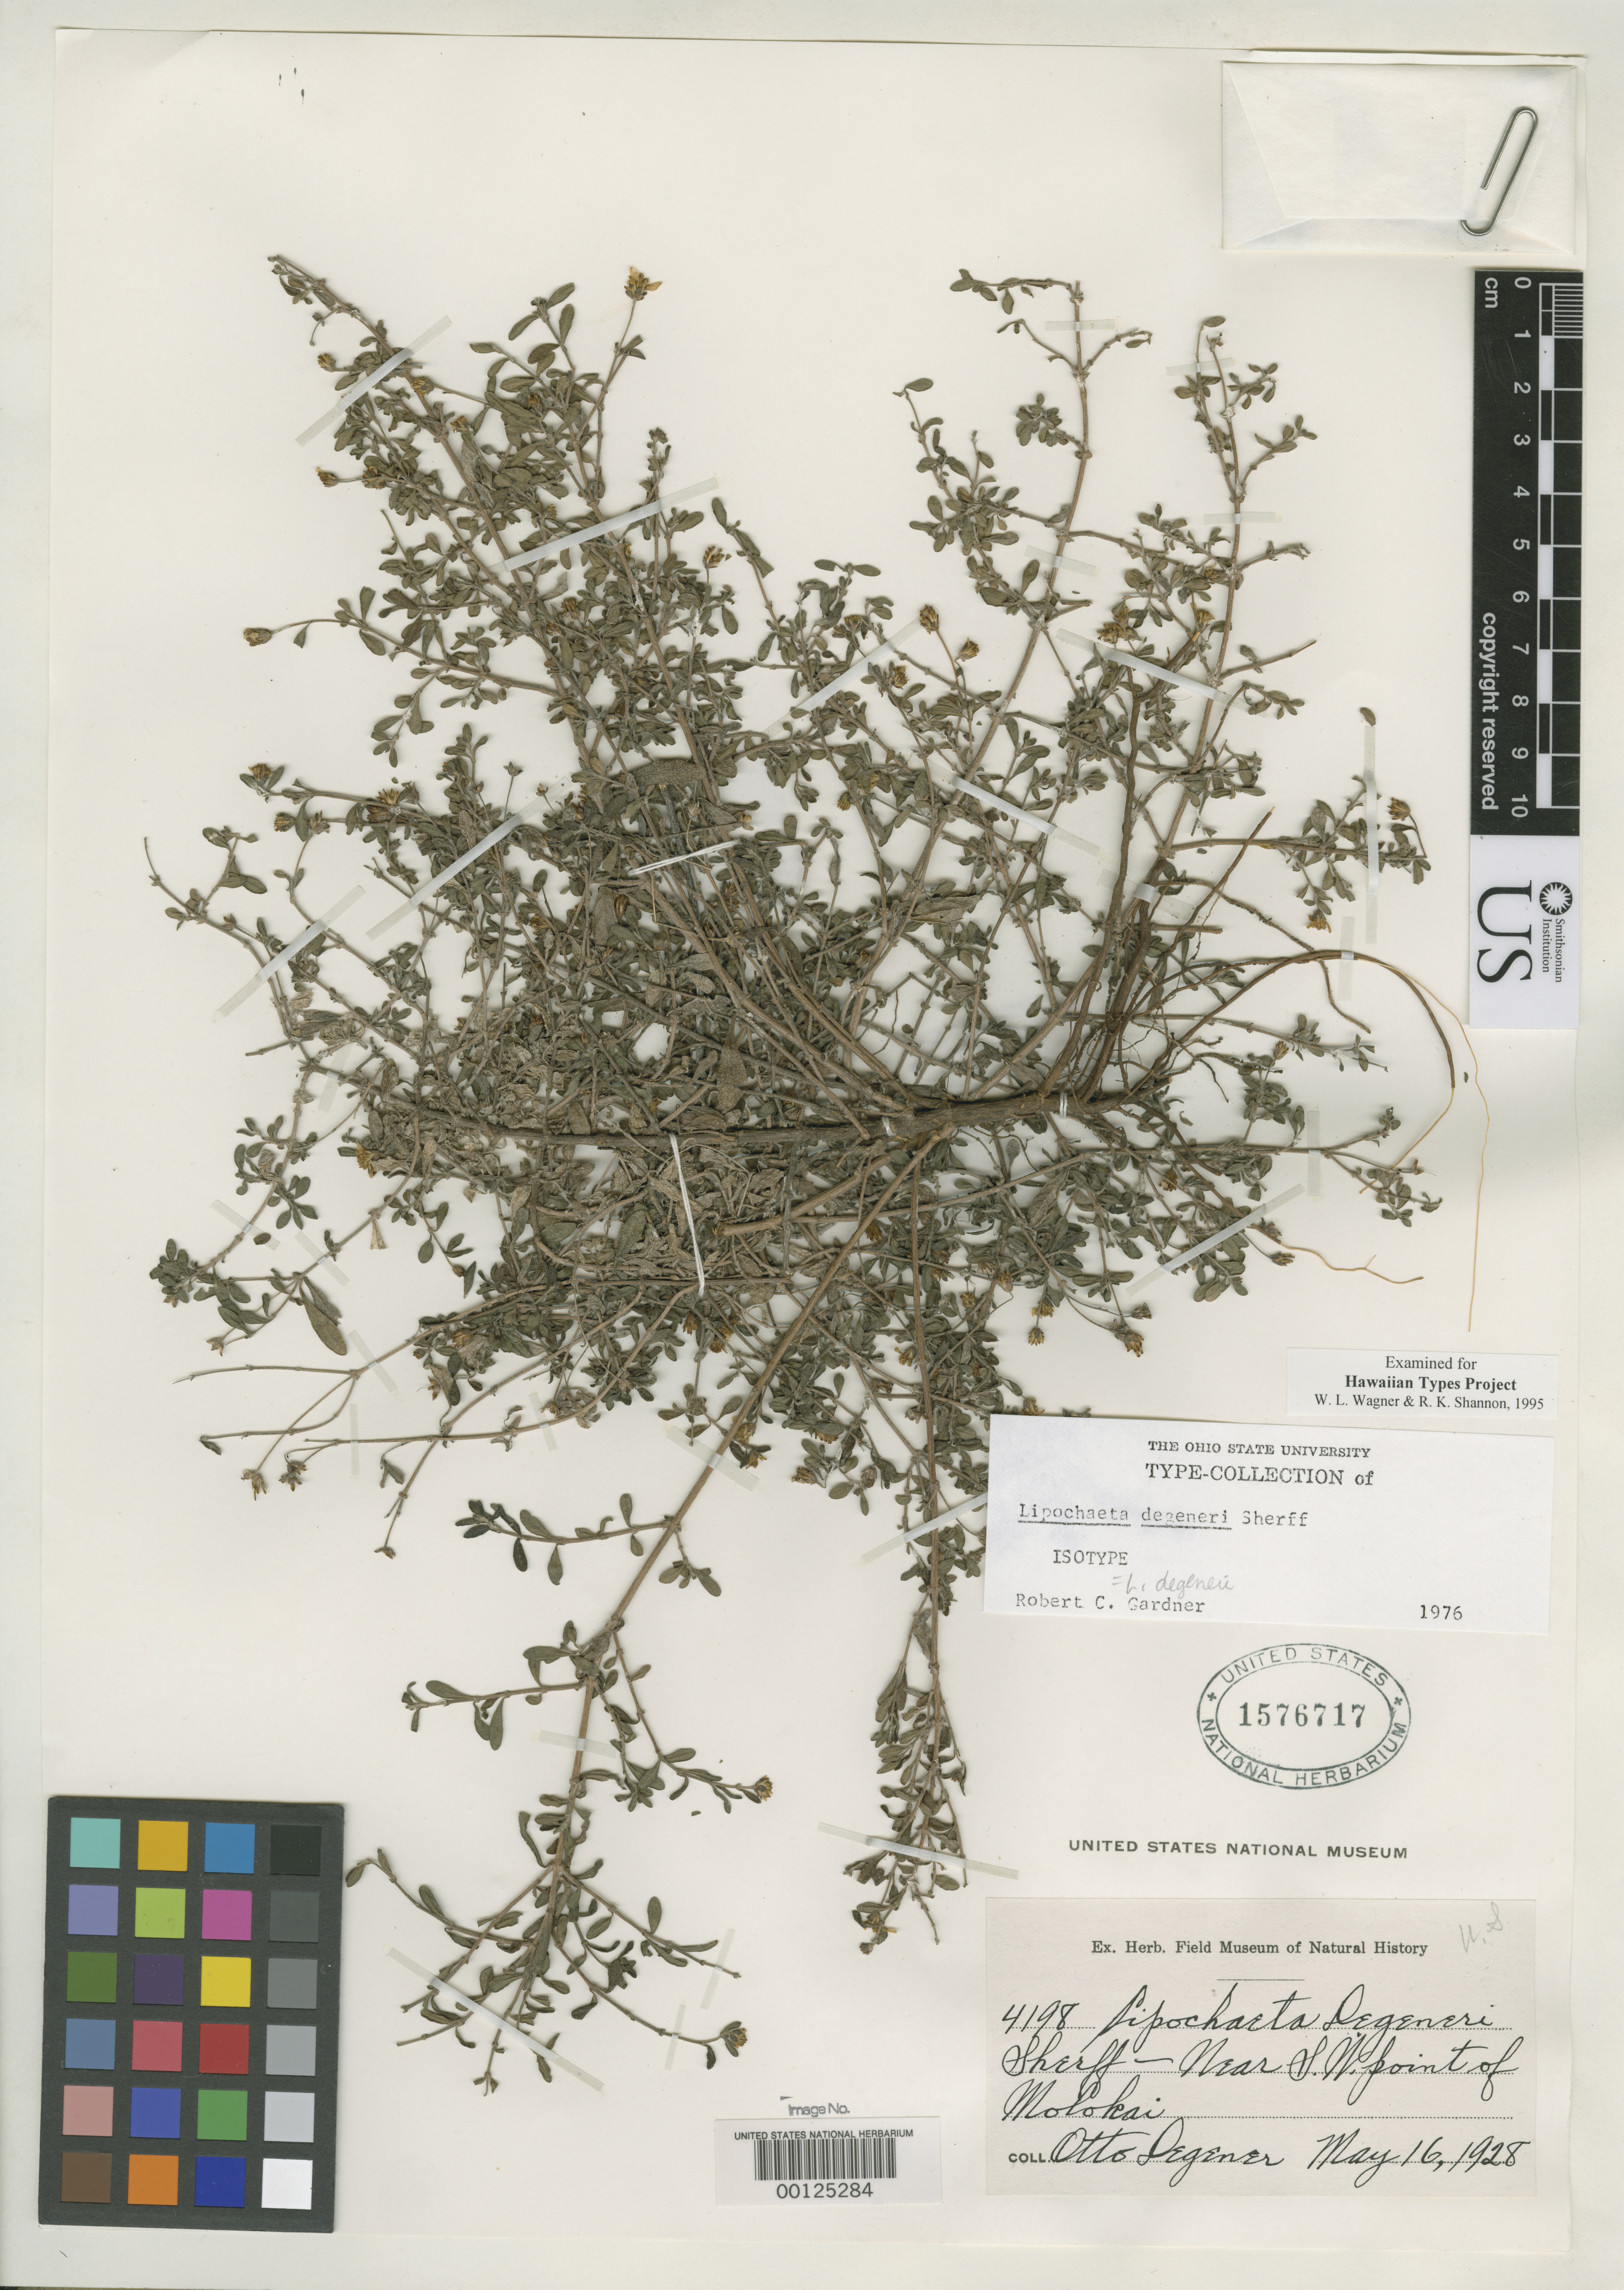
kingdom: Plantae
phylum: Tracheophyta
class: Magnoliopsida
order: Asterales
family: Asteraceae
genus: Lipochaeta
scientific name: Lipochaeta degeneri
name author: Sherff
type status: Isotype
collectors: O. Degener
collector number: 4198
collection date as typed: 16 May 1928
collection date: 1928-05-16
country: United States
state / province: Hawaii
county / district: Maui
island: Moloka'i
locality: Near SW point of Molokai.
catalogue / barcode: US 1576717